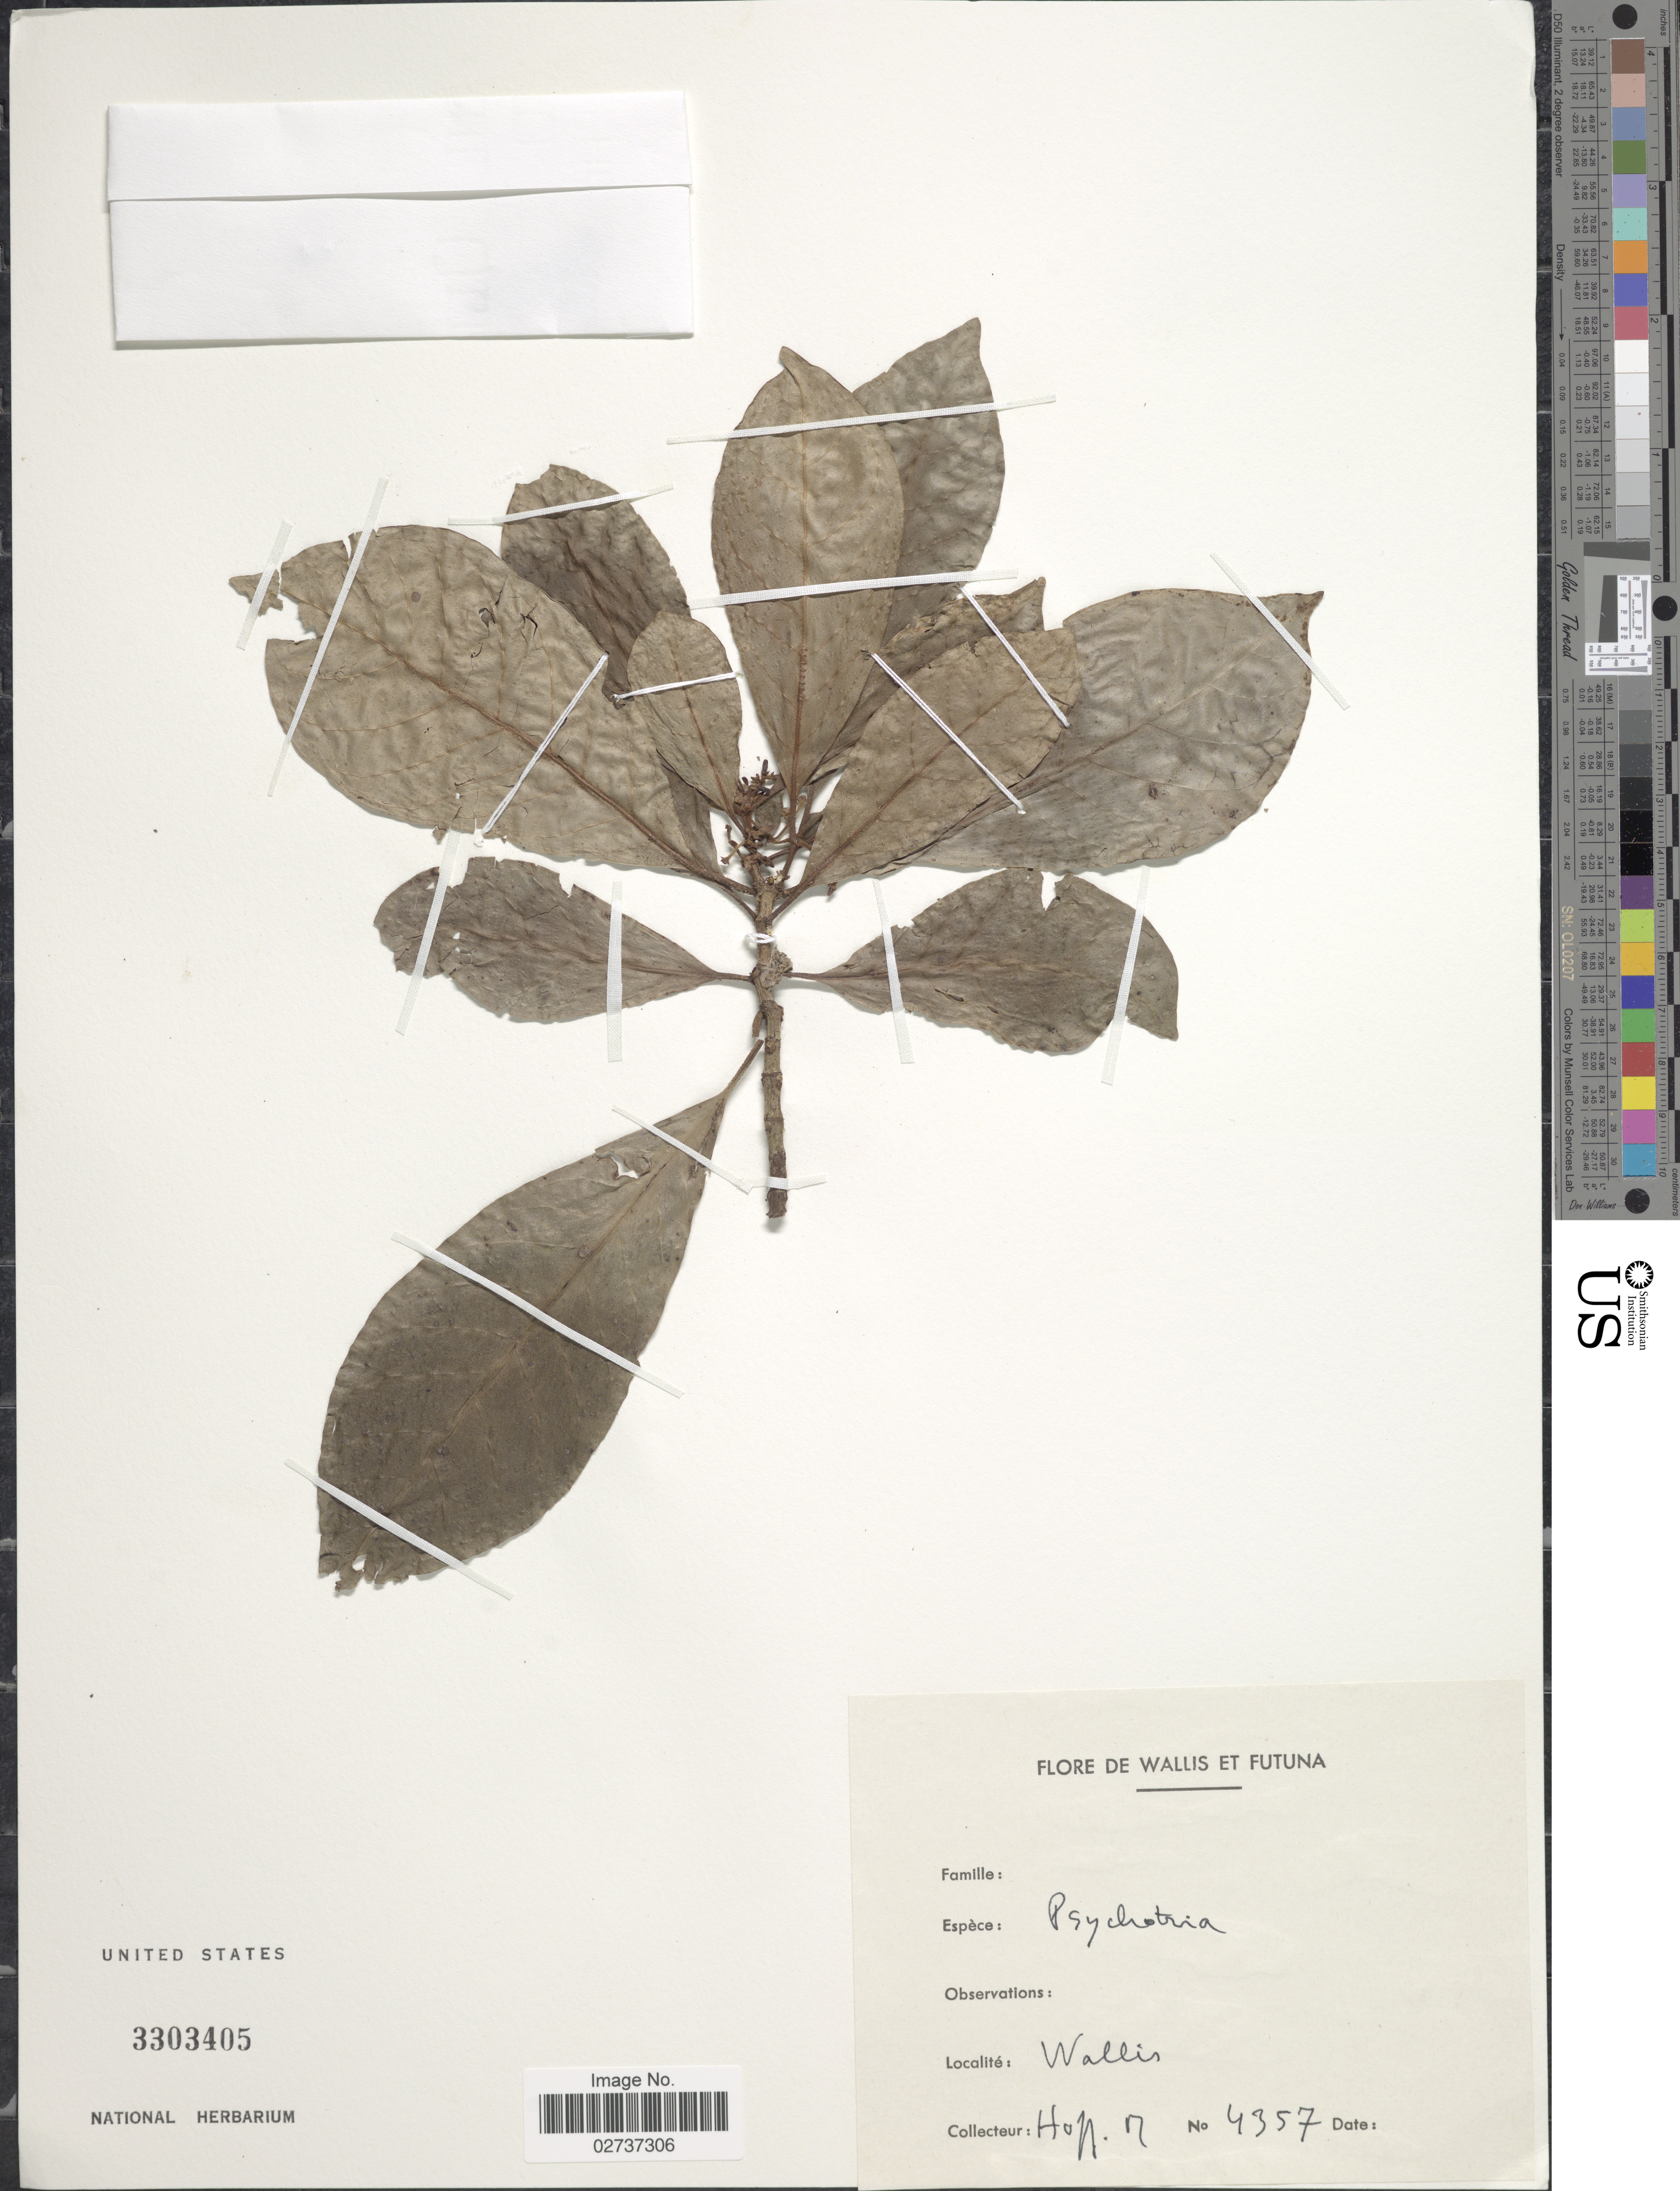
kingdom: Plantae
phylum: Tracheophyta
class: Magnoliopsida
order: Gentianales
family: Rubiaceae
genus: Psychotria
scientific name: Psychotria sp.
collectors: M. Hoff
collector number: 4357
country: Wallis and Futuna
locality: Wallis et Futuna. Wallis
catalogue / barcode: US 3303405